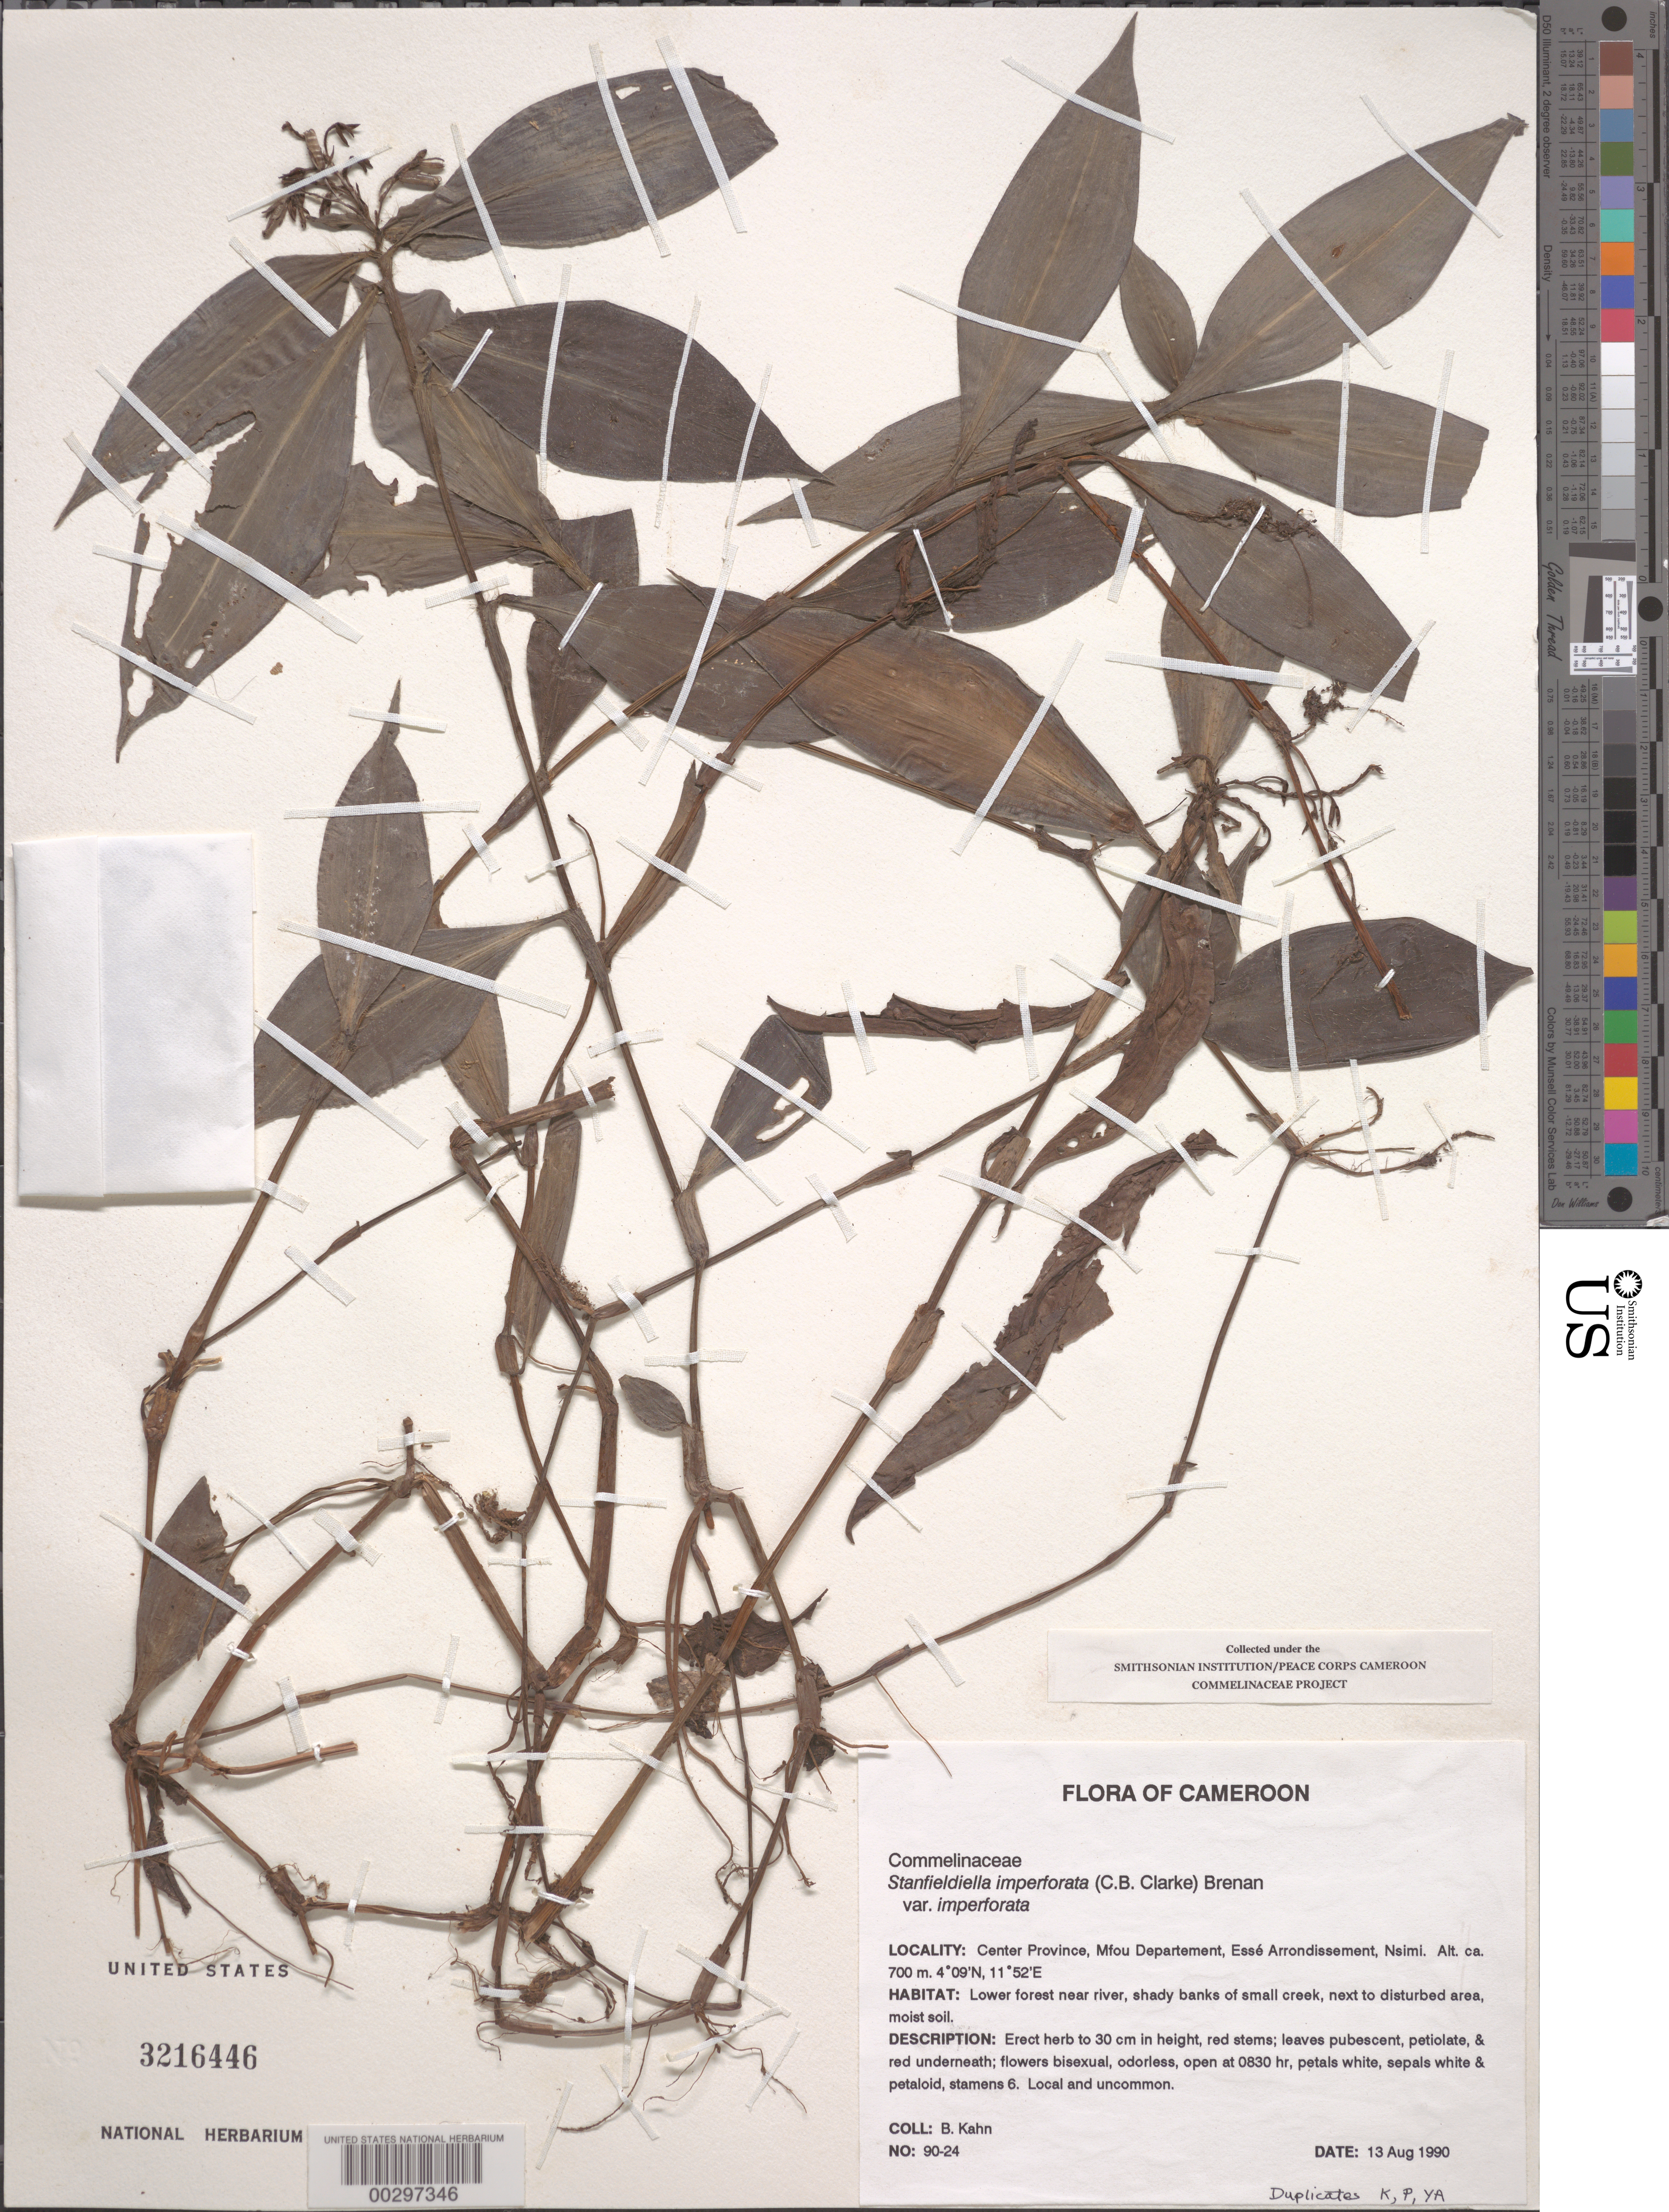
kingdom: Plantae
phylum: Tracheophyta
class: Liliopsida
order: Commelinales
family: Commelinaceae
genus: Stanfieldiella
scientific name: Stanfieldiella imperforata var. imperforata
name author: (C.B. Clarke) Brenan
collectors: B. Kahn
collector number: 90-24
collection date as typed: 13 Aug 1990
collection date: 1990-08-13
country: Cameroon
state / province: Centre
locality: Mfou, esse arrondissement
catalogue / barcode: US 3216446